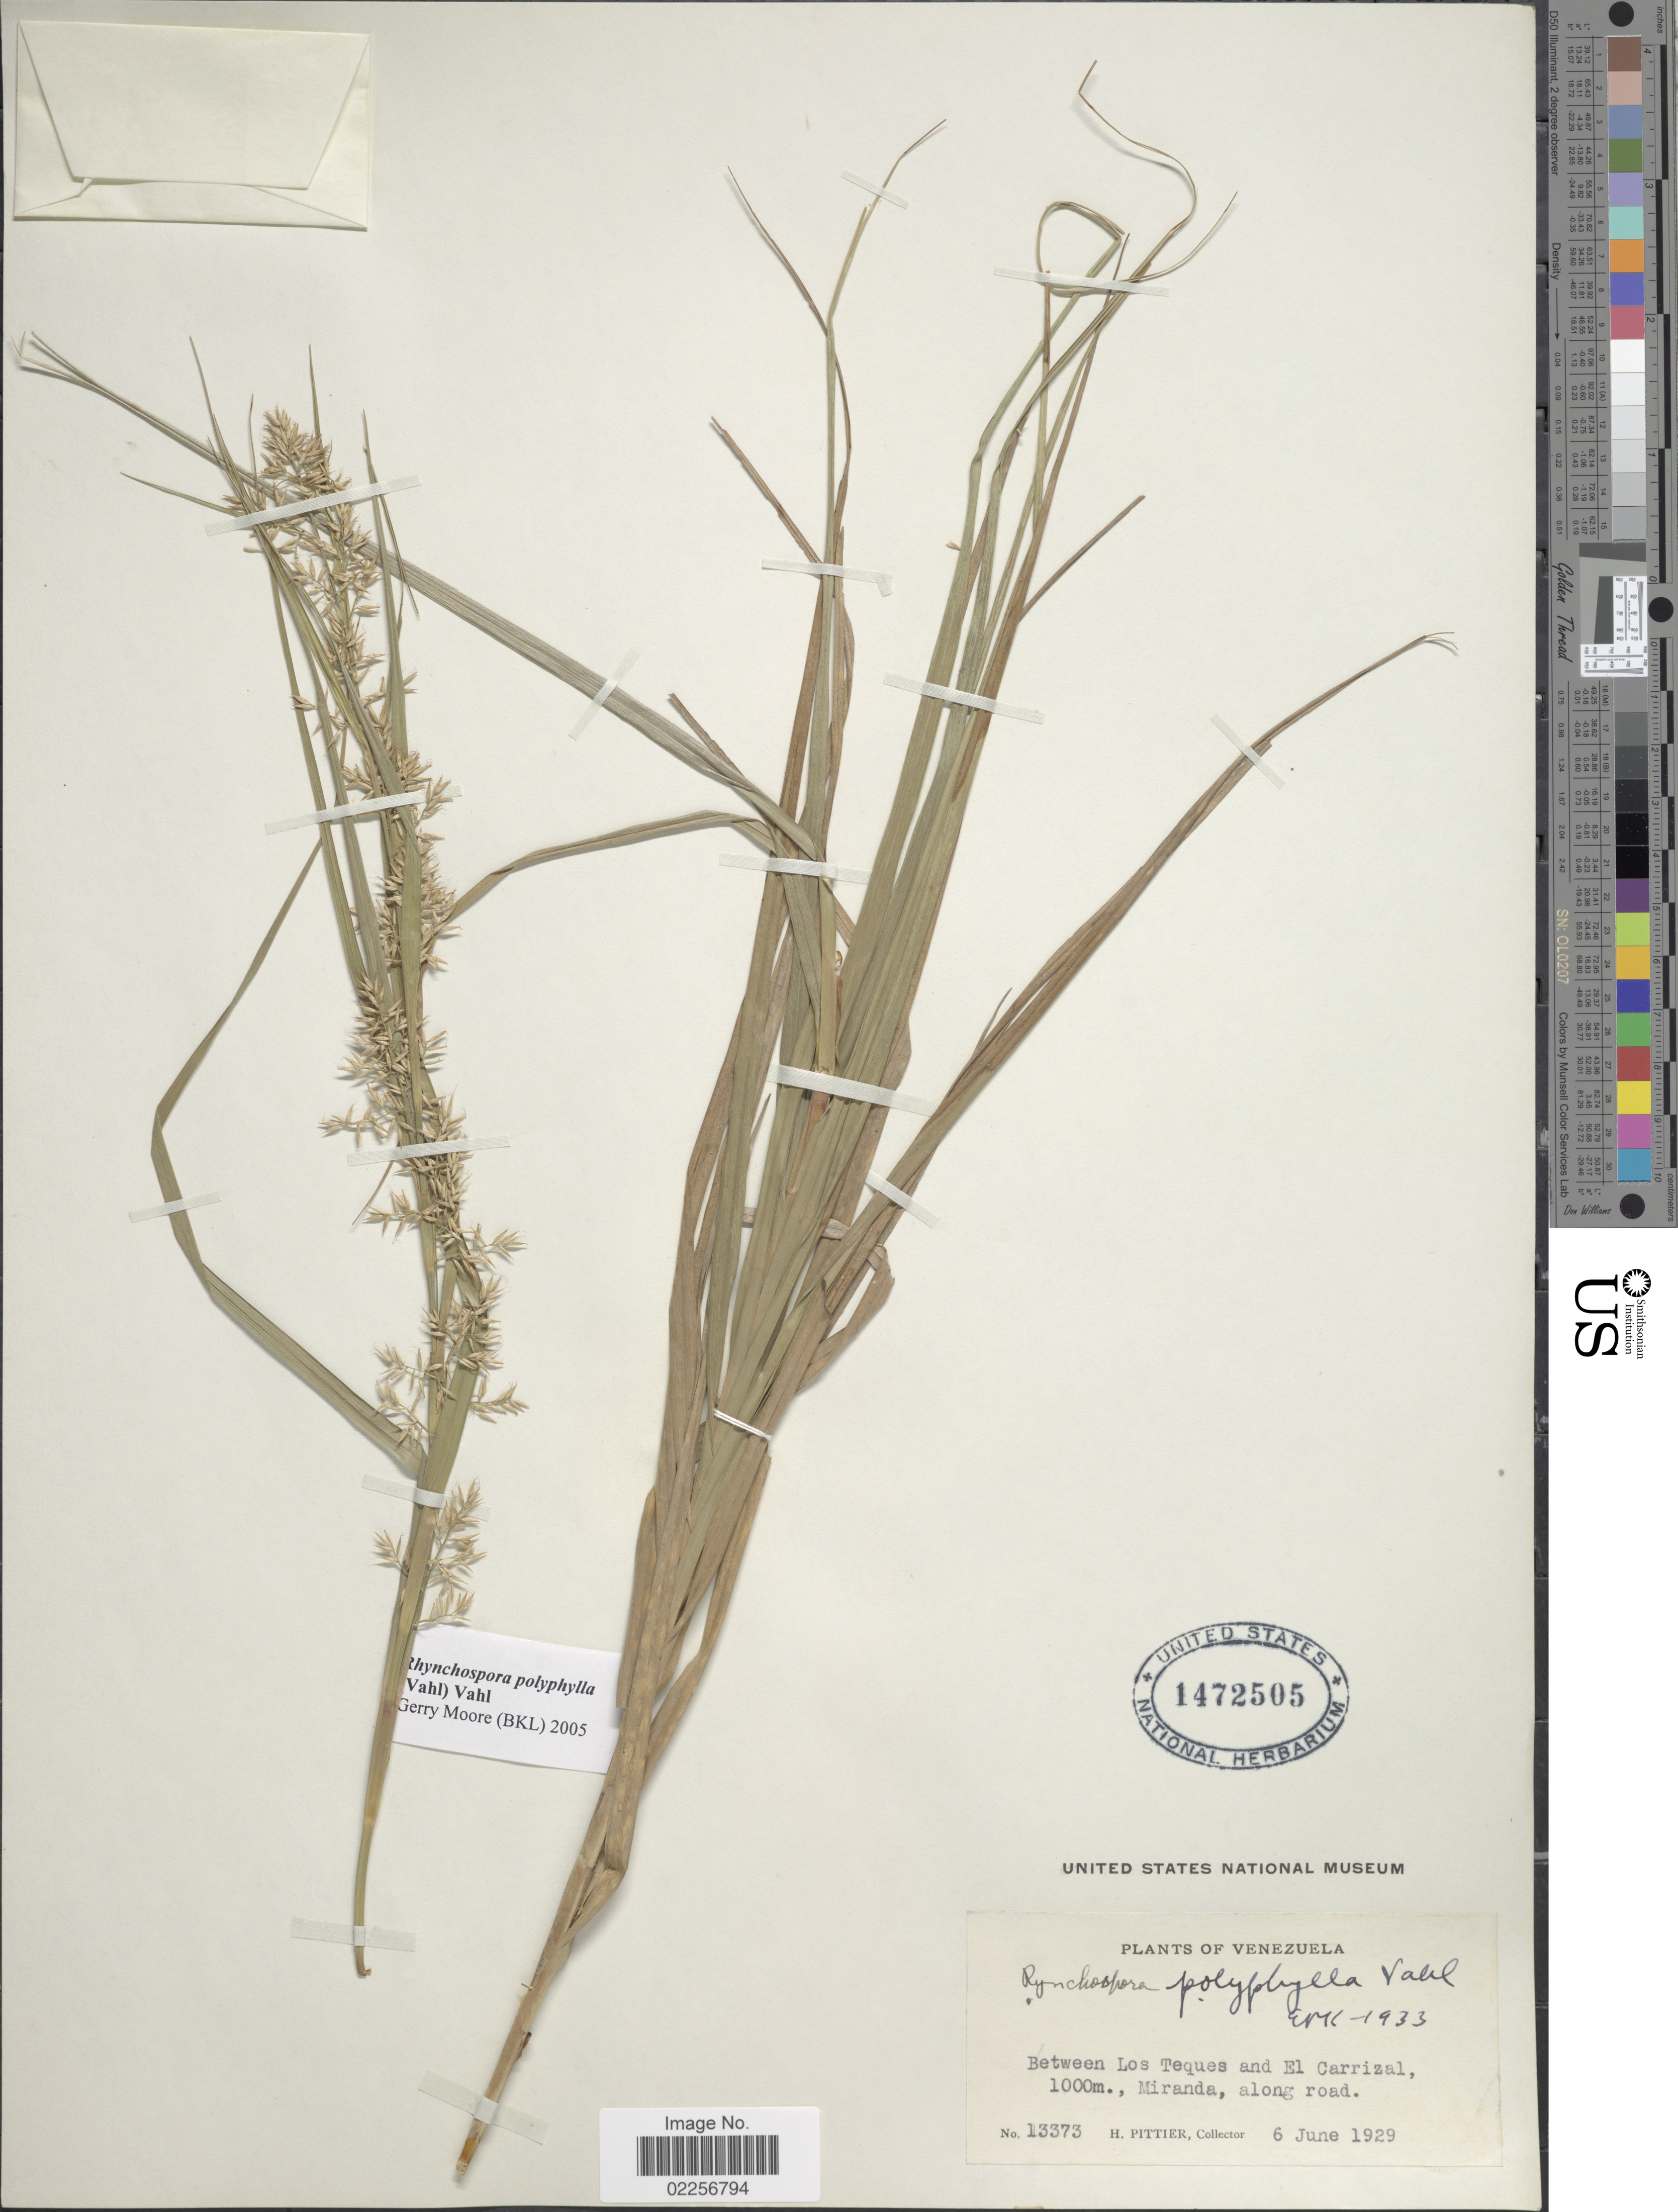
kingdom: Plantae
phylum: Tracheophyta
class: Liliopsida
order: Poales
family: Cyperaceae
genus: Rhynchospora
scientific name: Rhynchospora polyphylla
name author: (Vahl) Vahl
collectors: H. F. Pittier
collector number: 13373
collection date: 1929-06-06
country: Venezuela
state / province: Miranda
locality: Between Los Teques and El Carrizal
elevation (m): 1000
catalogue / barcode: US 1472505